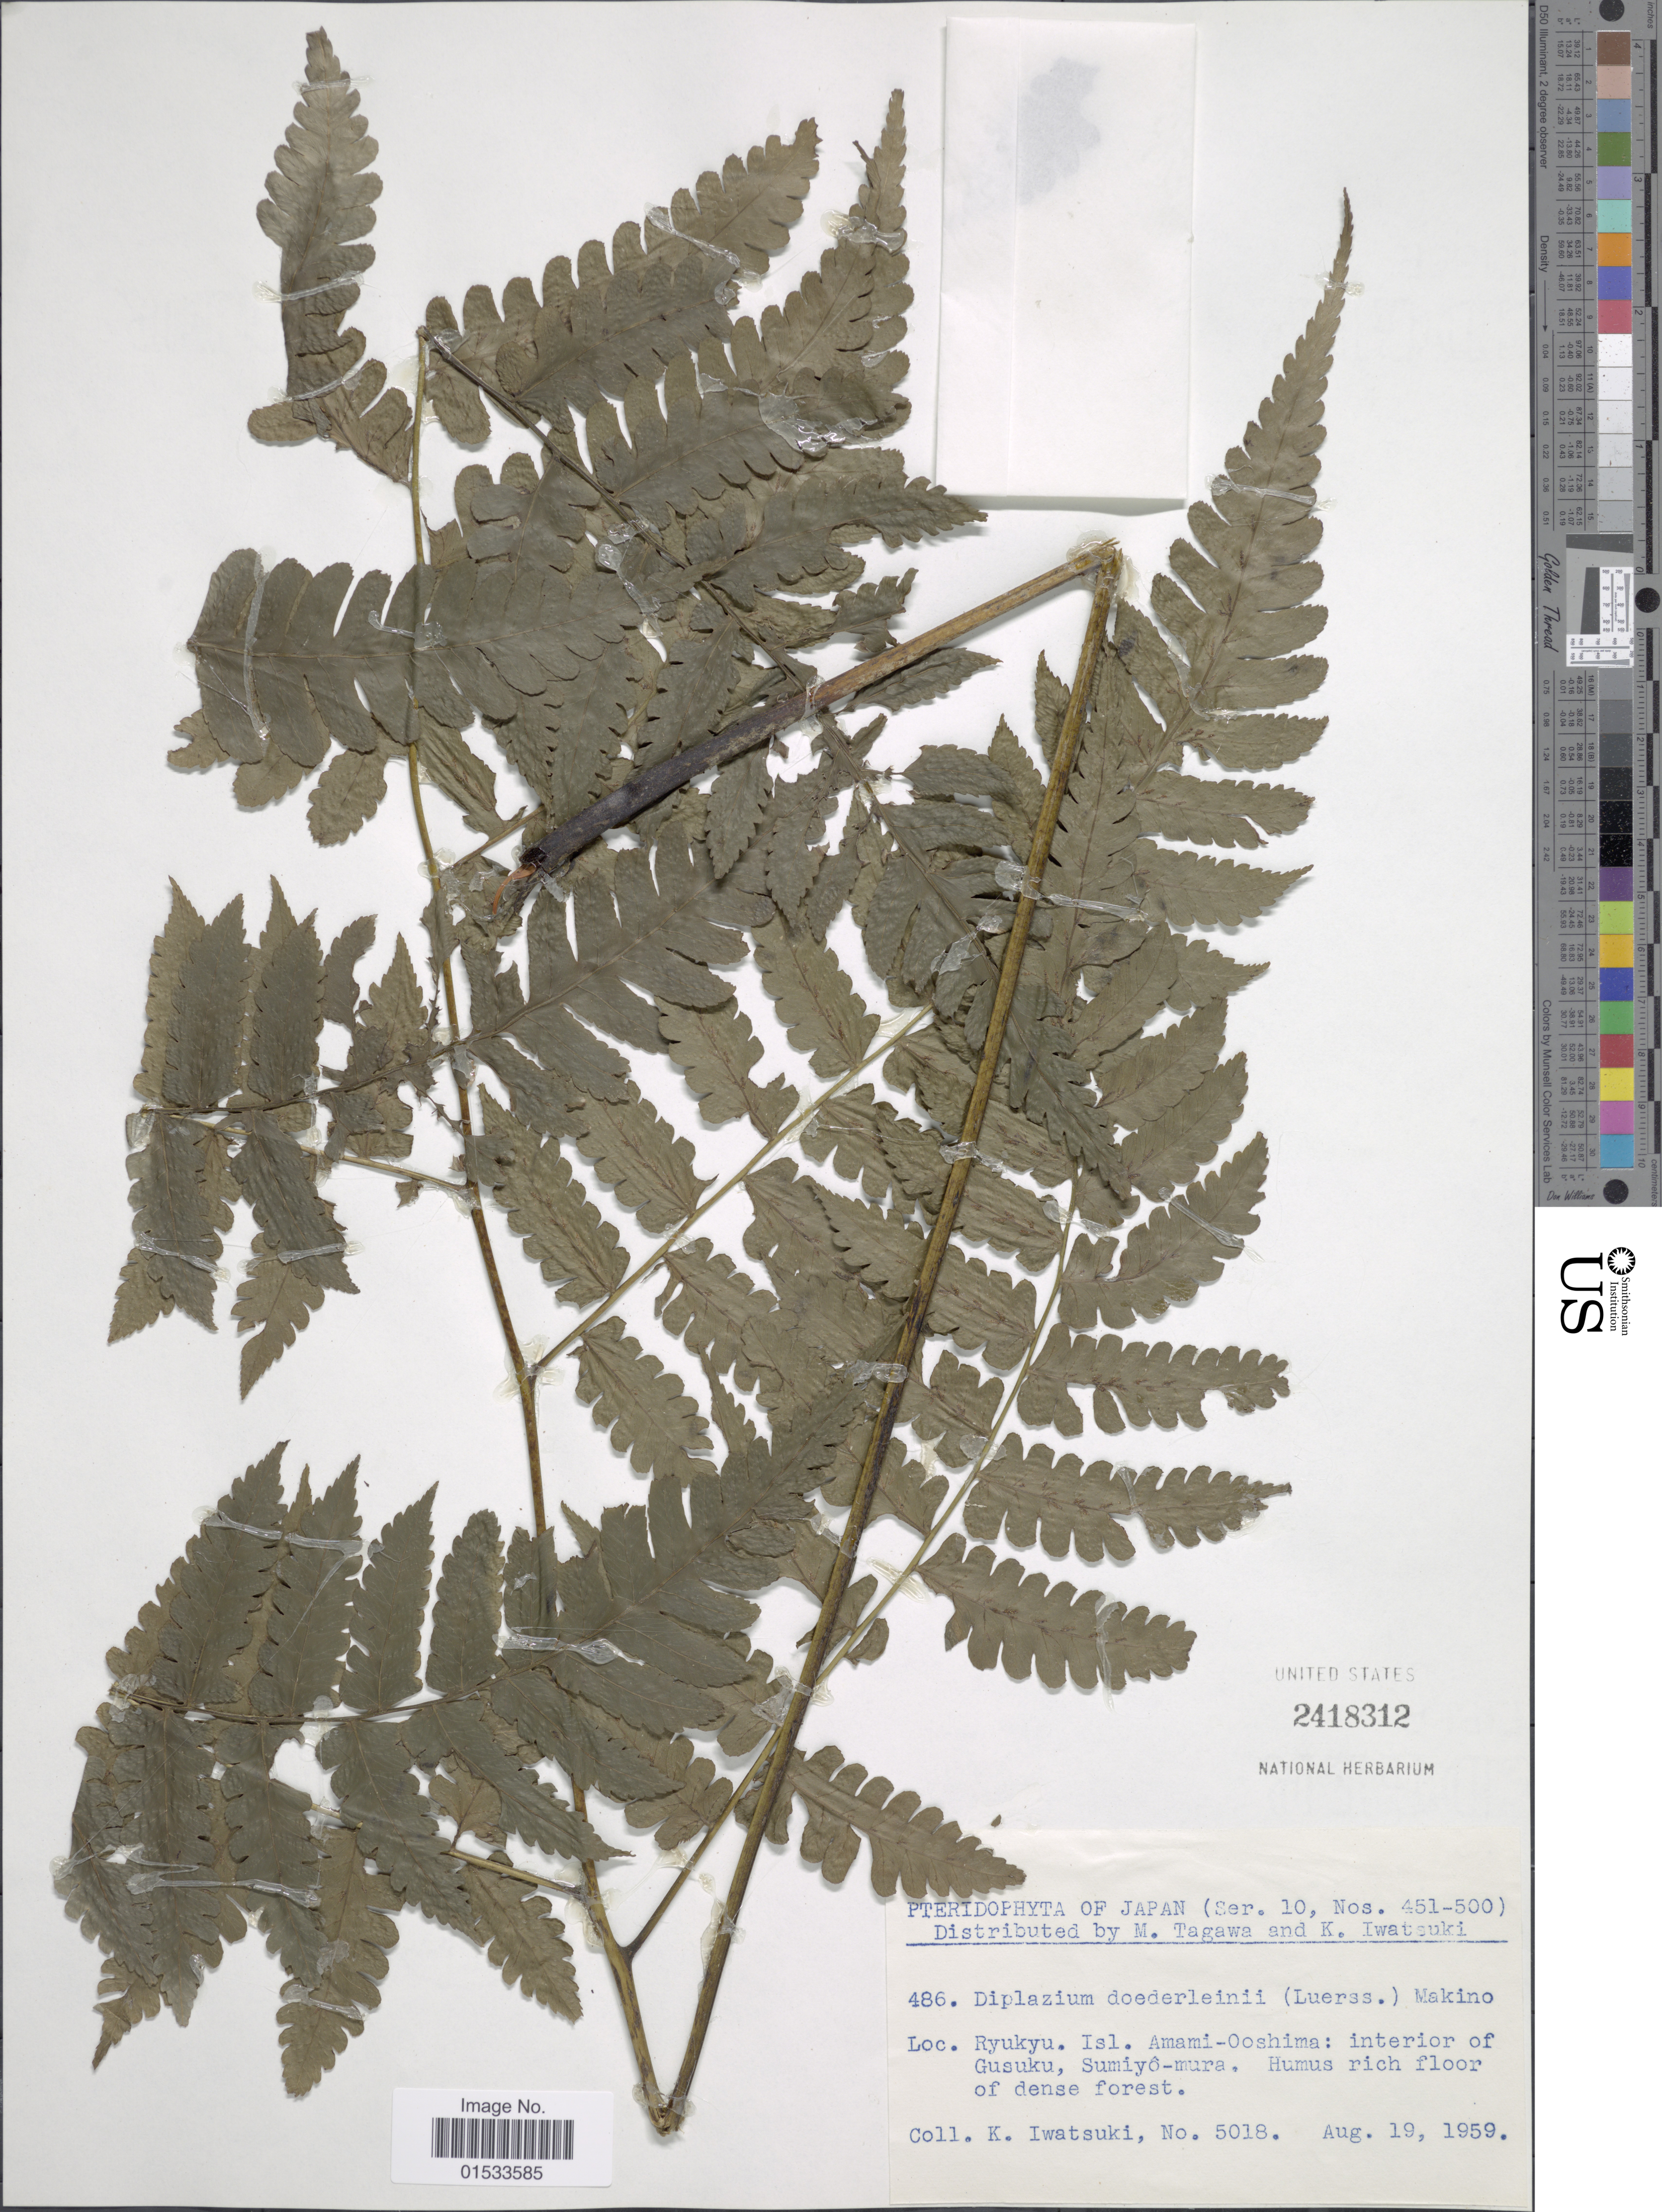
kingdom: Plantae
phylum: Tracheophyta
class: Polypodiopsida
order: Polypodiales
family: Athyriaceae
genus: Diplazium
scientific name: Diplazium doederleinii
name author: (Luerss.) Makino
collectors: K. Iwatsuki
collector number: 5018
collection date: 1959-08-19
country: Japan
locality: Ryukyu, Isl. Amami- Ooshima: interior of Gusuku, Simiyô- mura.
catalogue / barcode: US 2418312